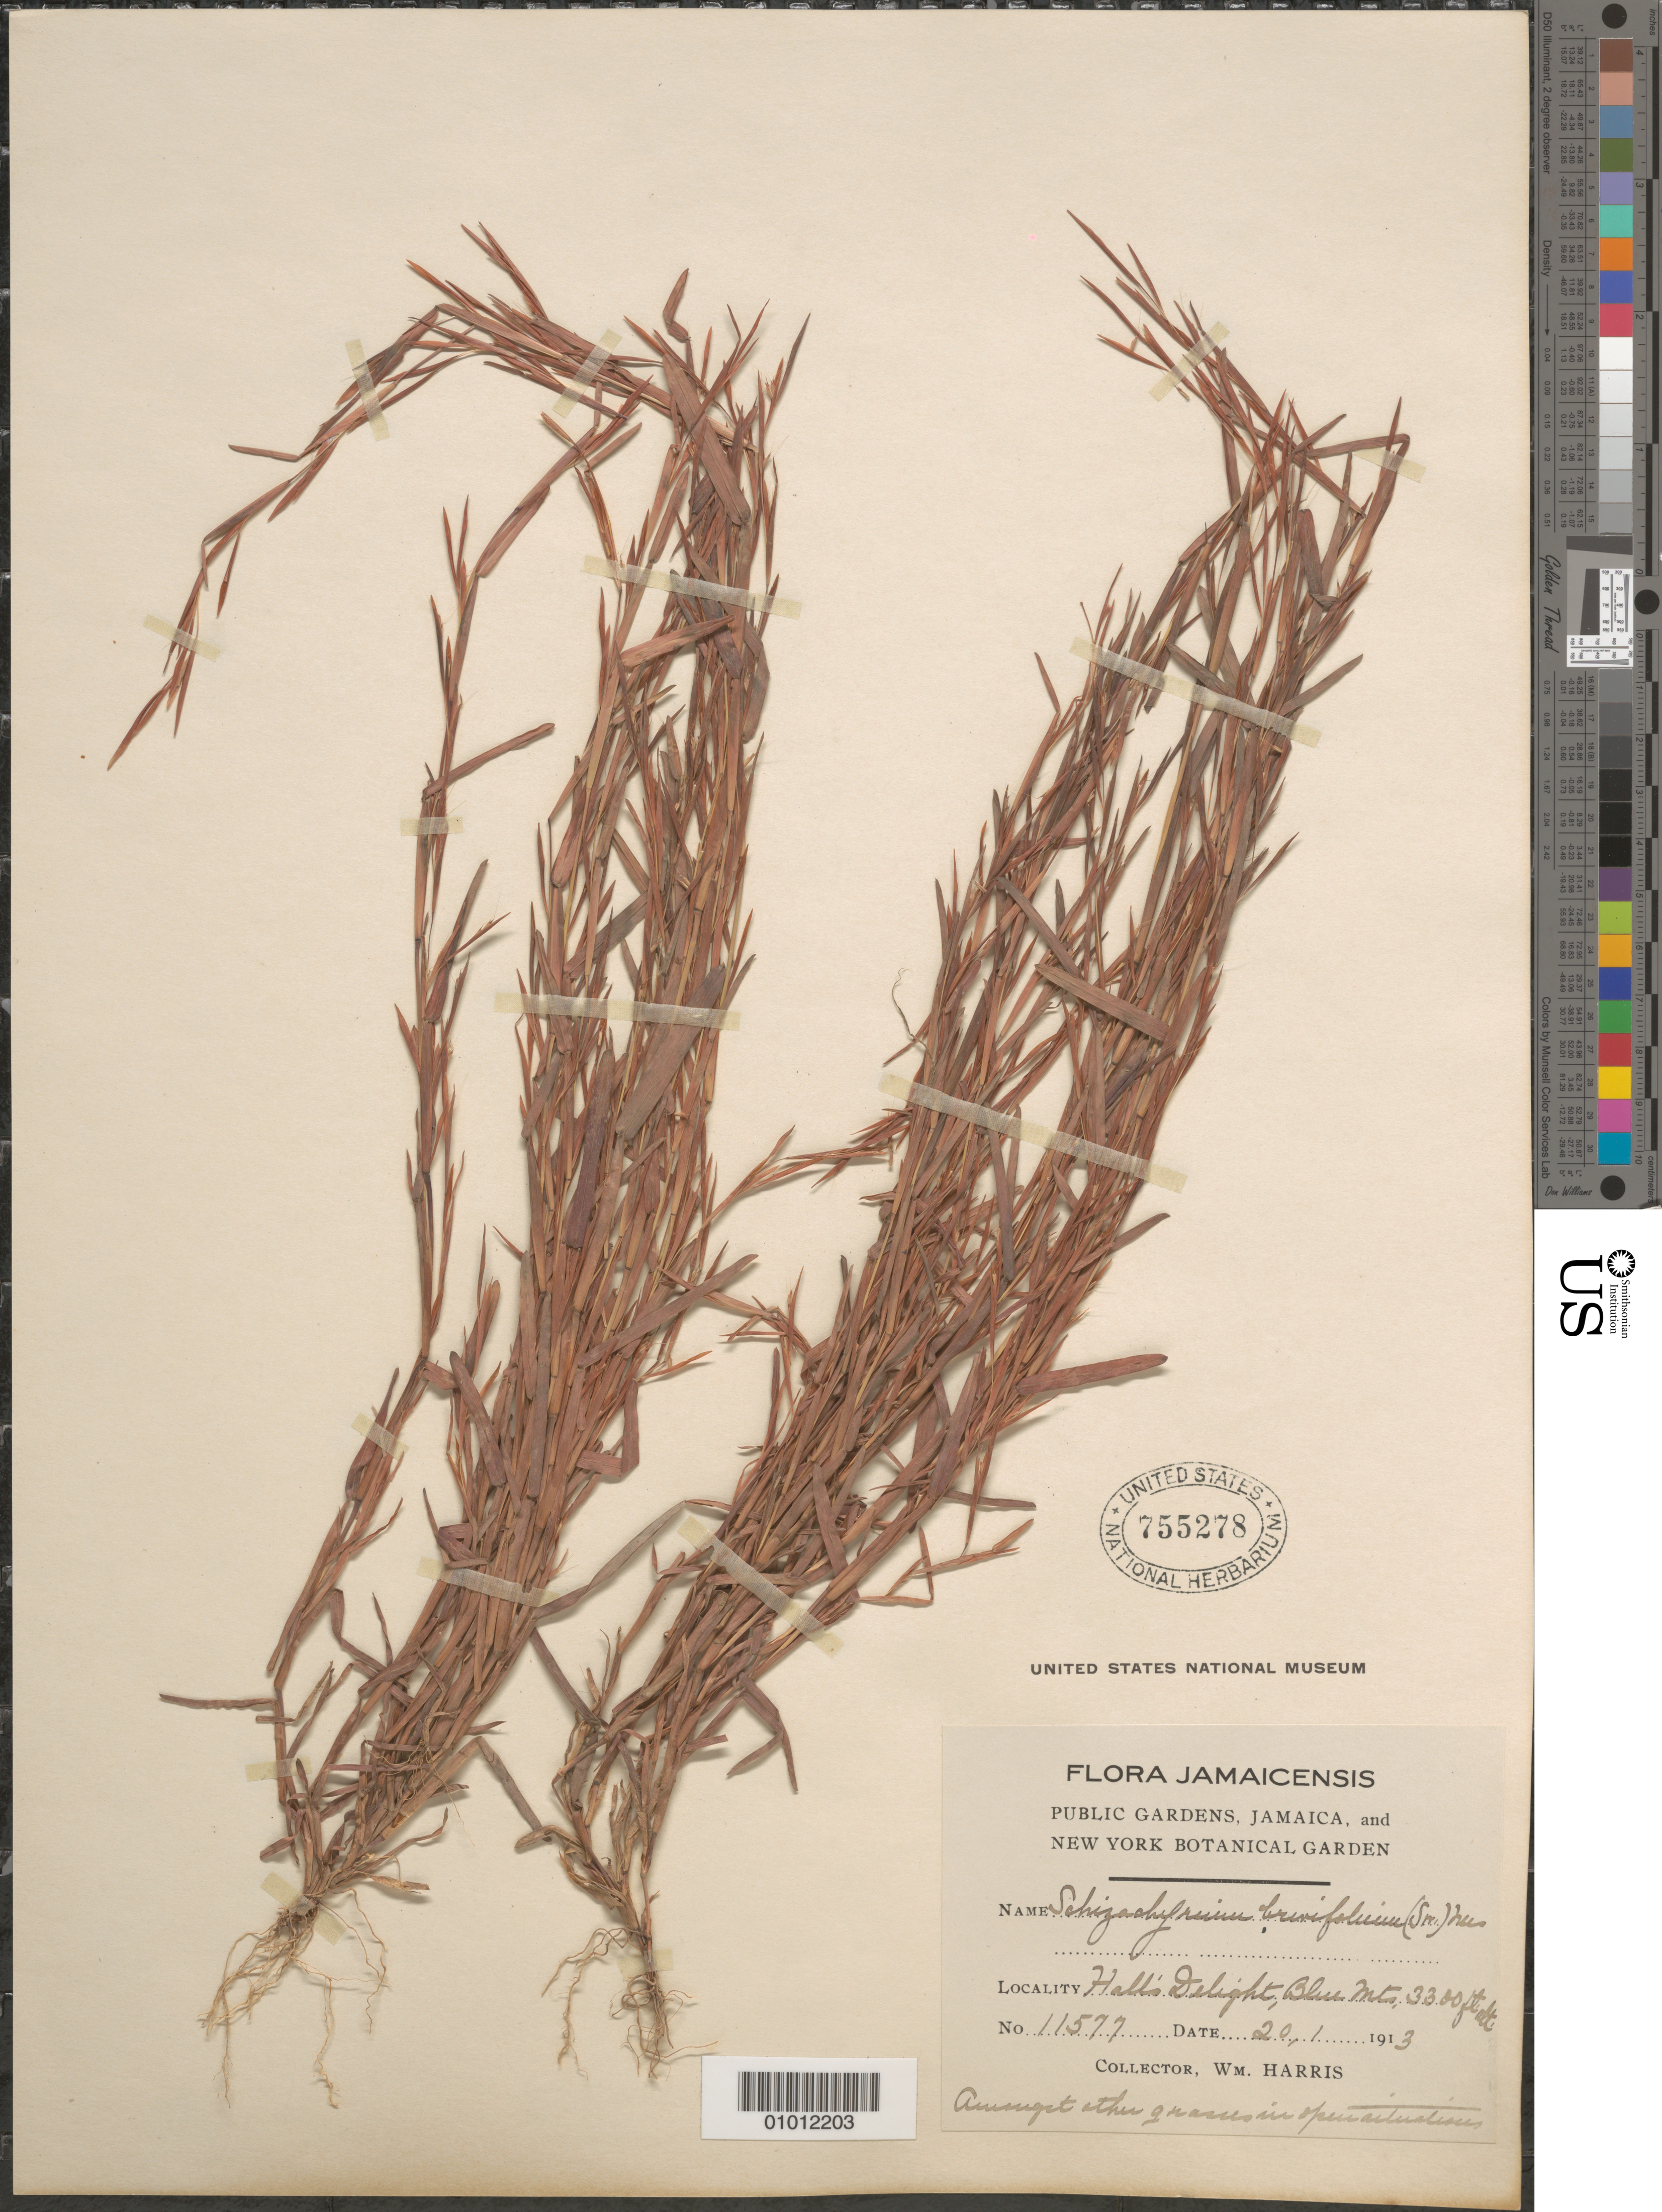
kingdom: Plantae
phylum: Tracheophyta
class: Liliopsida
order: Poales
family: Poaceae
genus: Schizachyrium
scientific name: Schizachyrium brevifolium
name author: (Sw.) Nees ex Büse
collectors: W. Harris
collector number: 11577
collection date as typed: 20 Jan 1913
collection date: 1913-01-20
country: Jamaica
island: Jamaica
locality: Hall's delight, Blue mountains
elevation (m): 1006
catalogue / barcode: US 755278